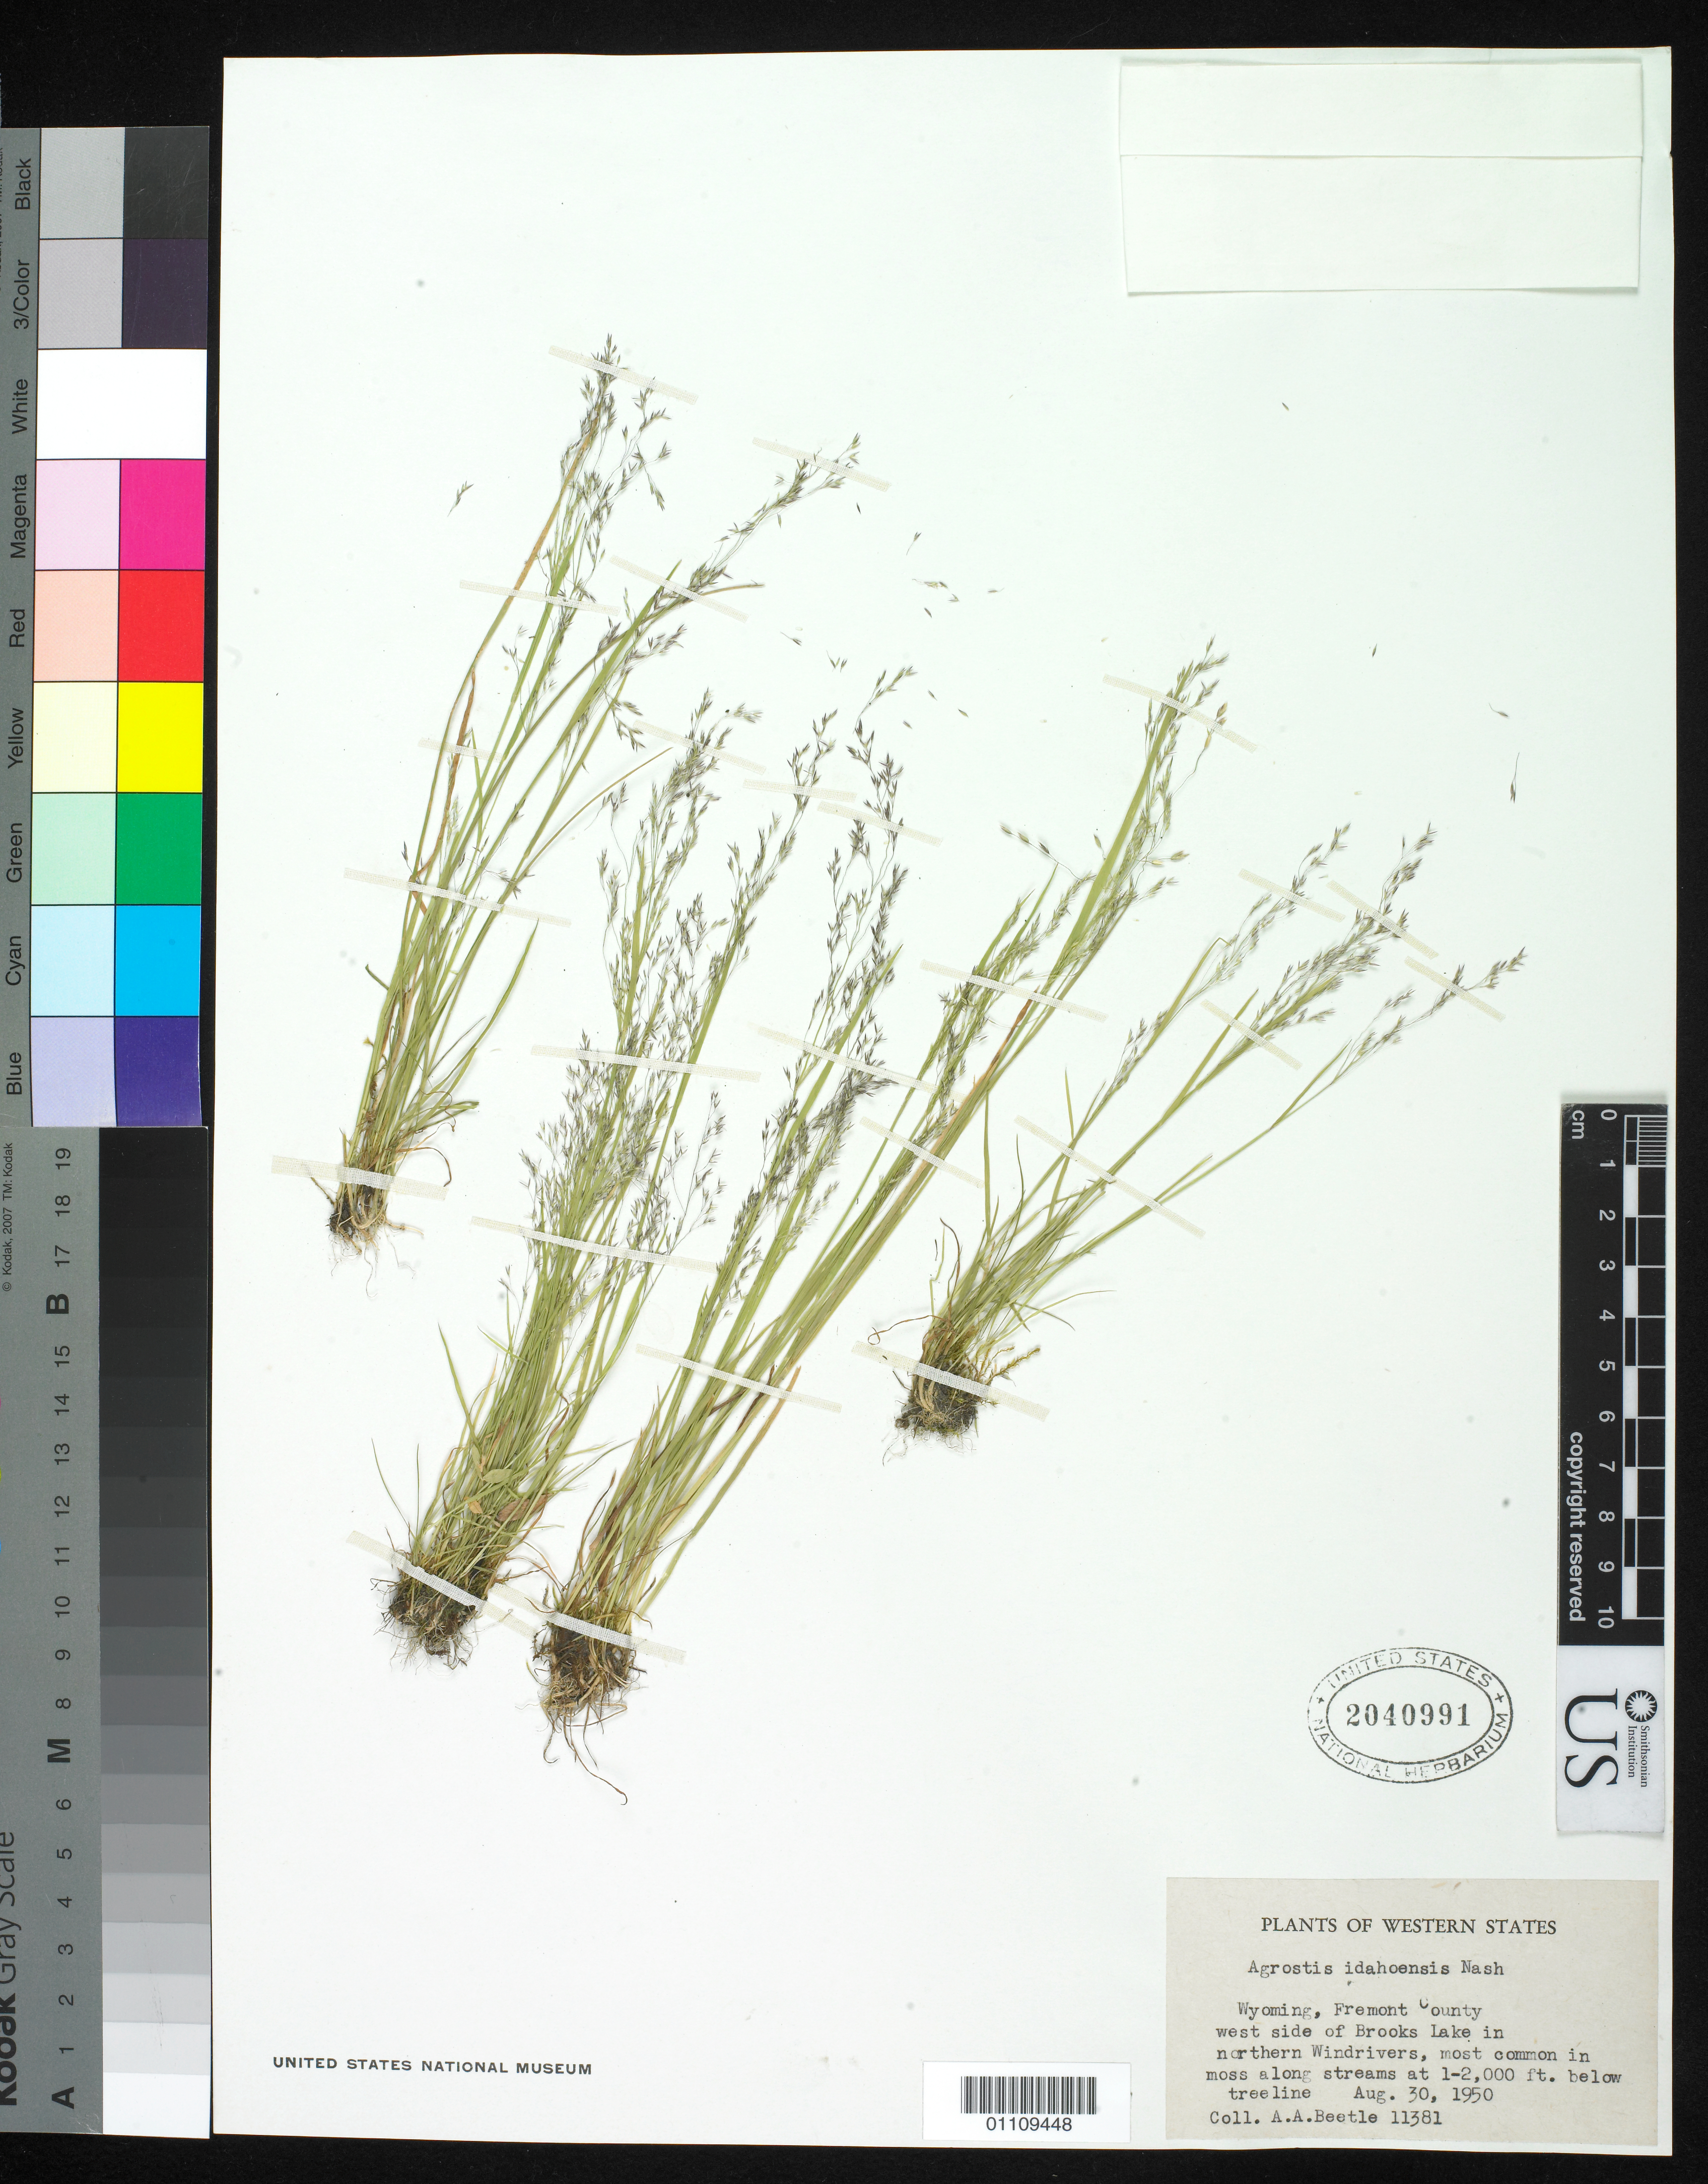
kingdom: Plantae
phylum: Tracheophyta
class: Liliopsida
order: Poales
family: Poaceae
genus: Agrostis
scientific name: Agrostis idahoensis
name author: Nash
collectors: A. A. Beetle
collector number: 11381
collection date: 1950-08-30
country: United States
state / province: Wyoming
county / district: Fremont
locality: West side of Brooks Lake in northern Windrivers.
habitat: most common in moss.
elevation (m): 305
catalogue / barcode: US 2040991